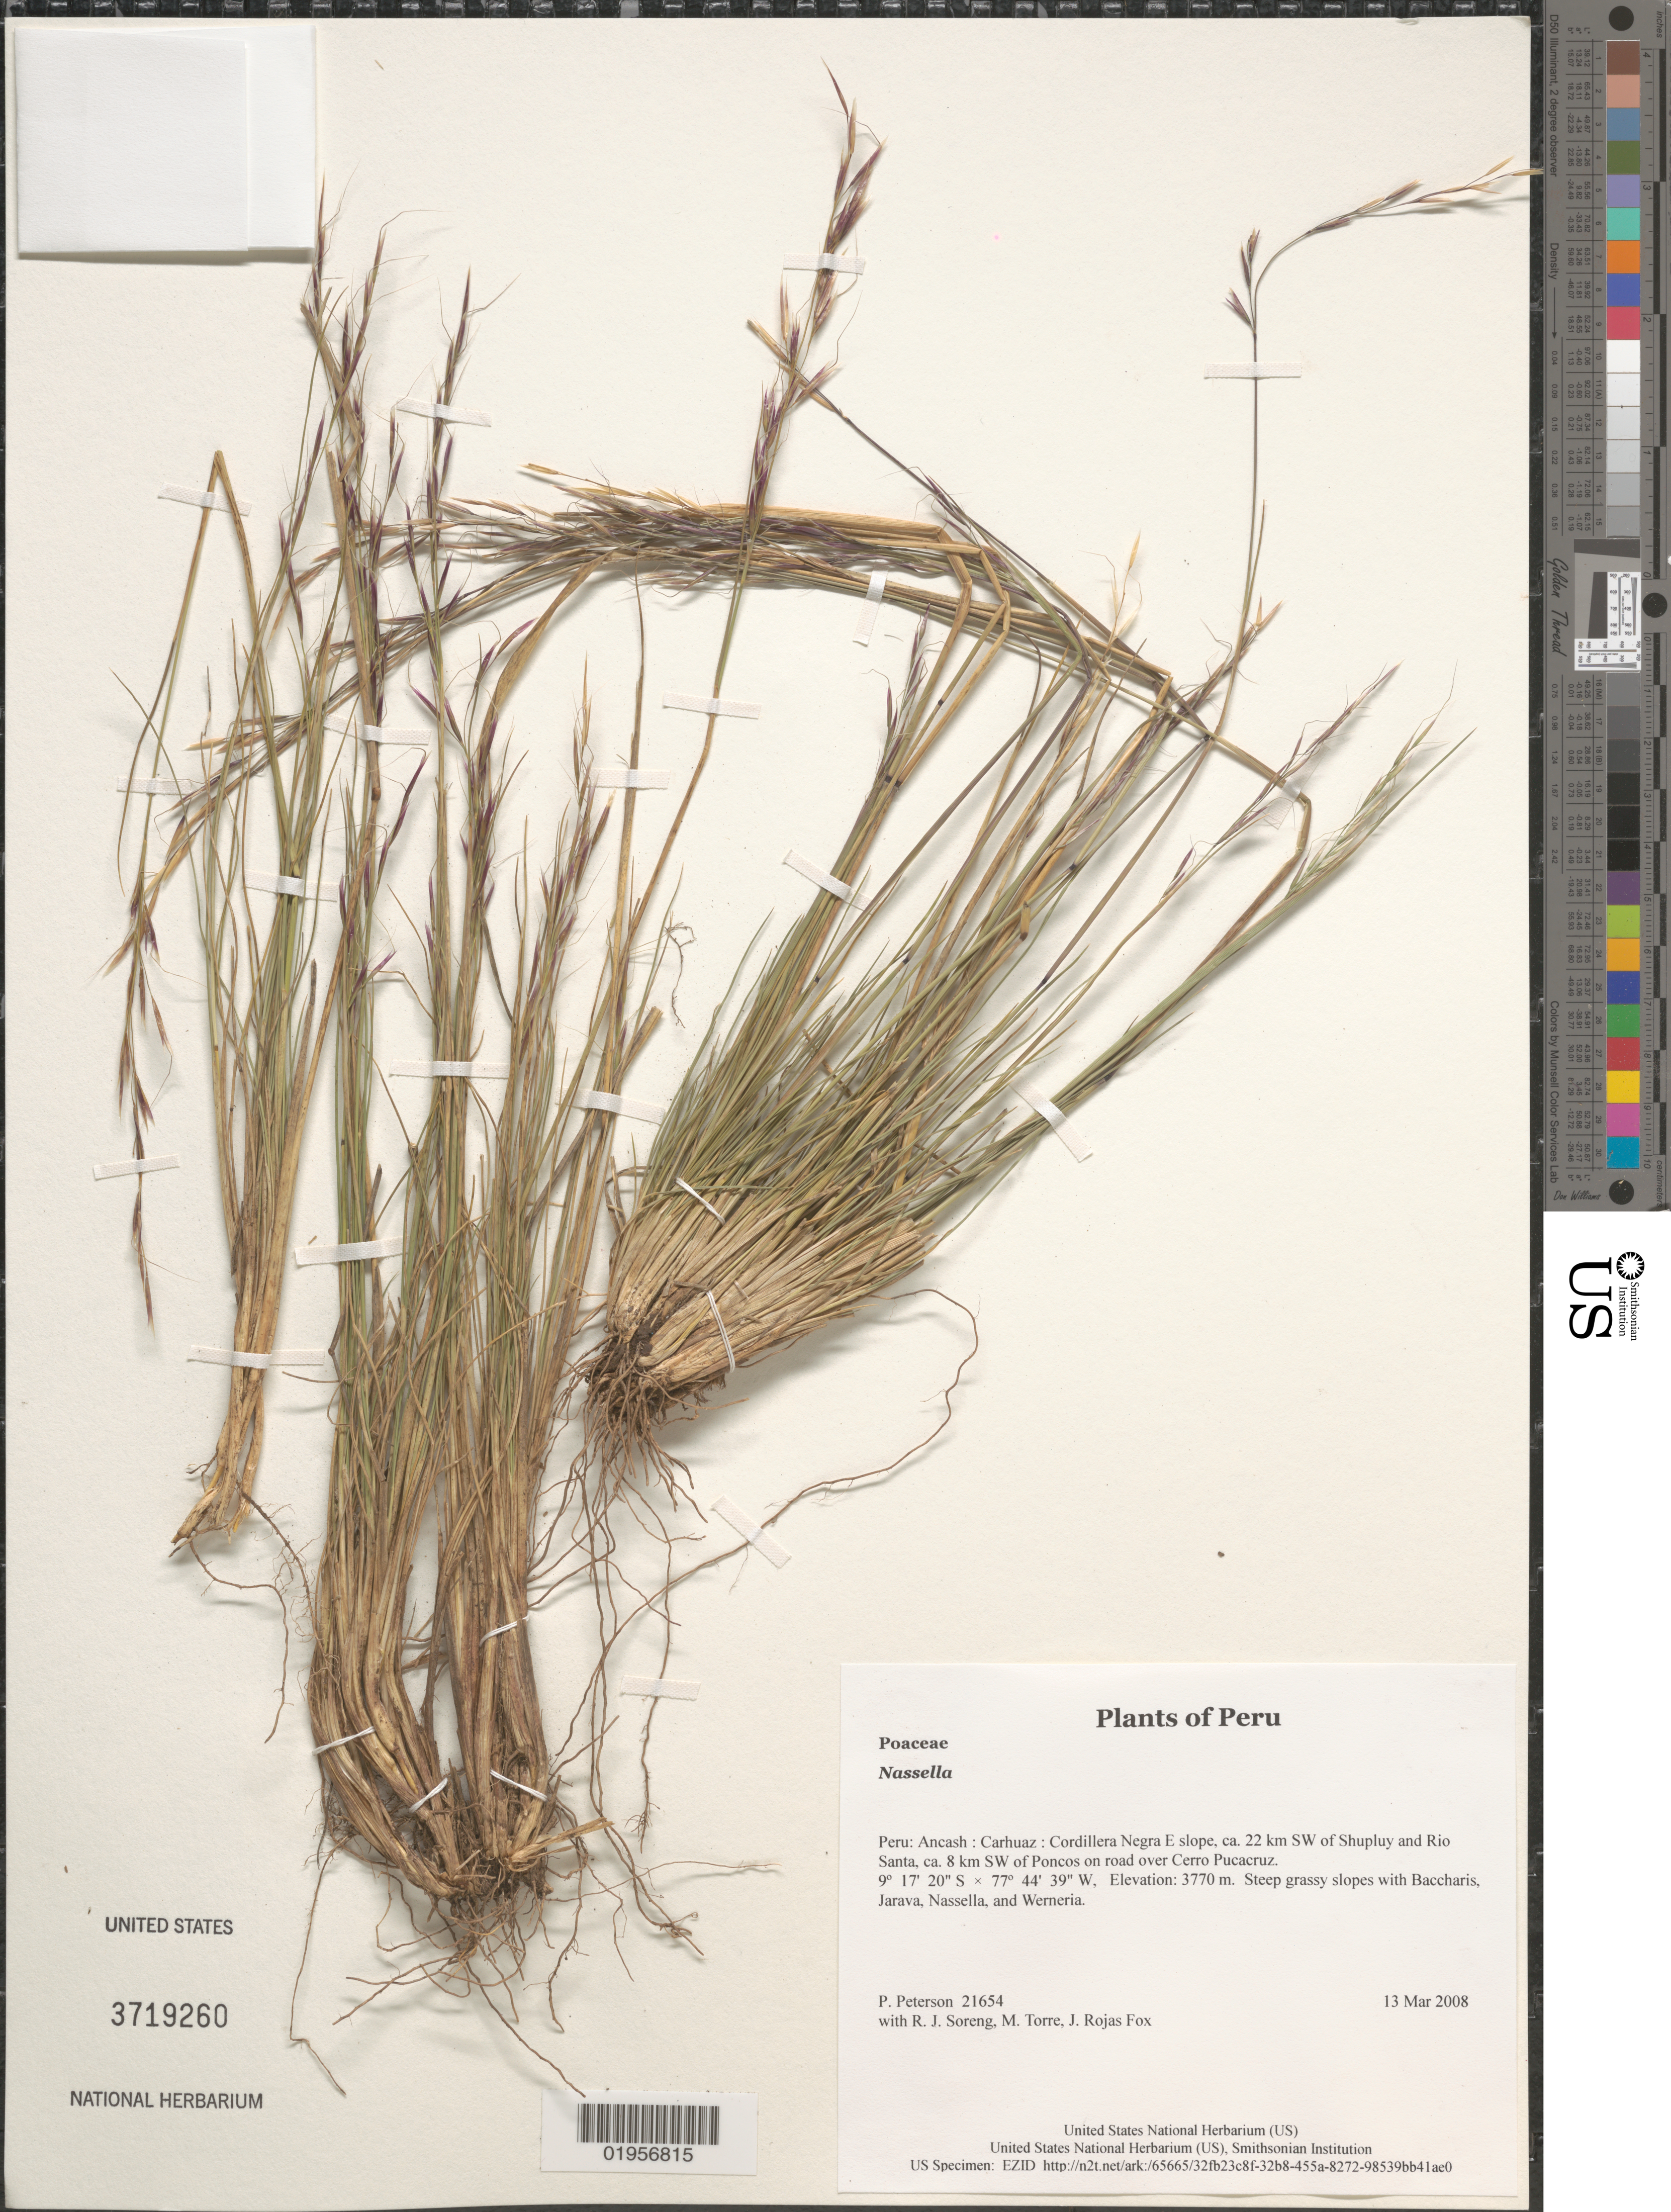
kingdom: Plantae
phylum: Tracheophyta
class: Liliopsida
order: Poales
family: Poaceae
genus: Nassella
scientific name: Nassella sp.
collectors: P. M. Peterson, R. J. Soreng, M. Torre & J. Rojas Fox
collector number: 21654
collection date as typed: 13 Mar 2008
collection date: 2008-03-13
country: Peru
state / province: Ancash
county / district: Carhuaz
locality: Cordillera Negra E slope, ca. 22 km SW of Shupluy and Rio Santa, ca. 8 km SW of Poncos on road over Cerro Pucacruz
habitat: Steep grassy slopes with Baccharis, Jarava, Nassella, and Werneria.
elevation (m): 3770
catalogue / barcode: US 3719260